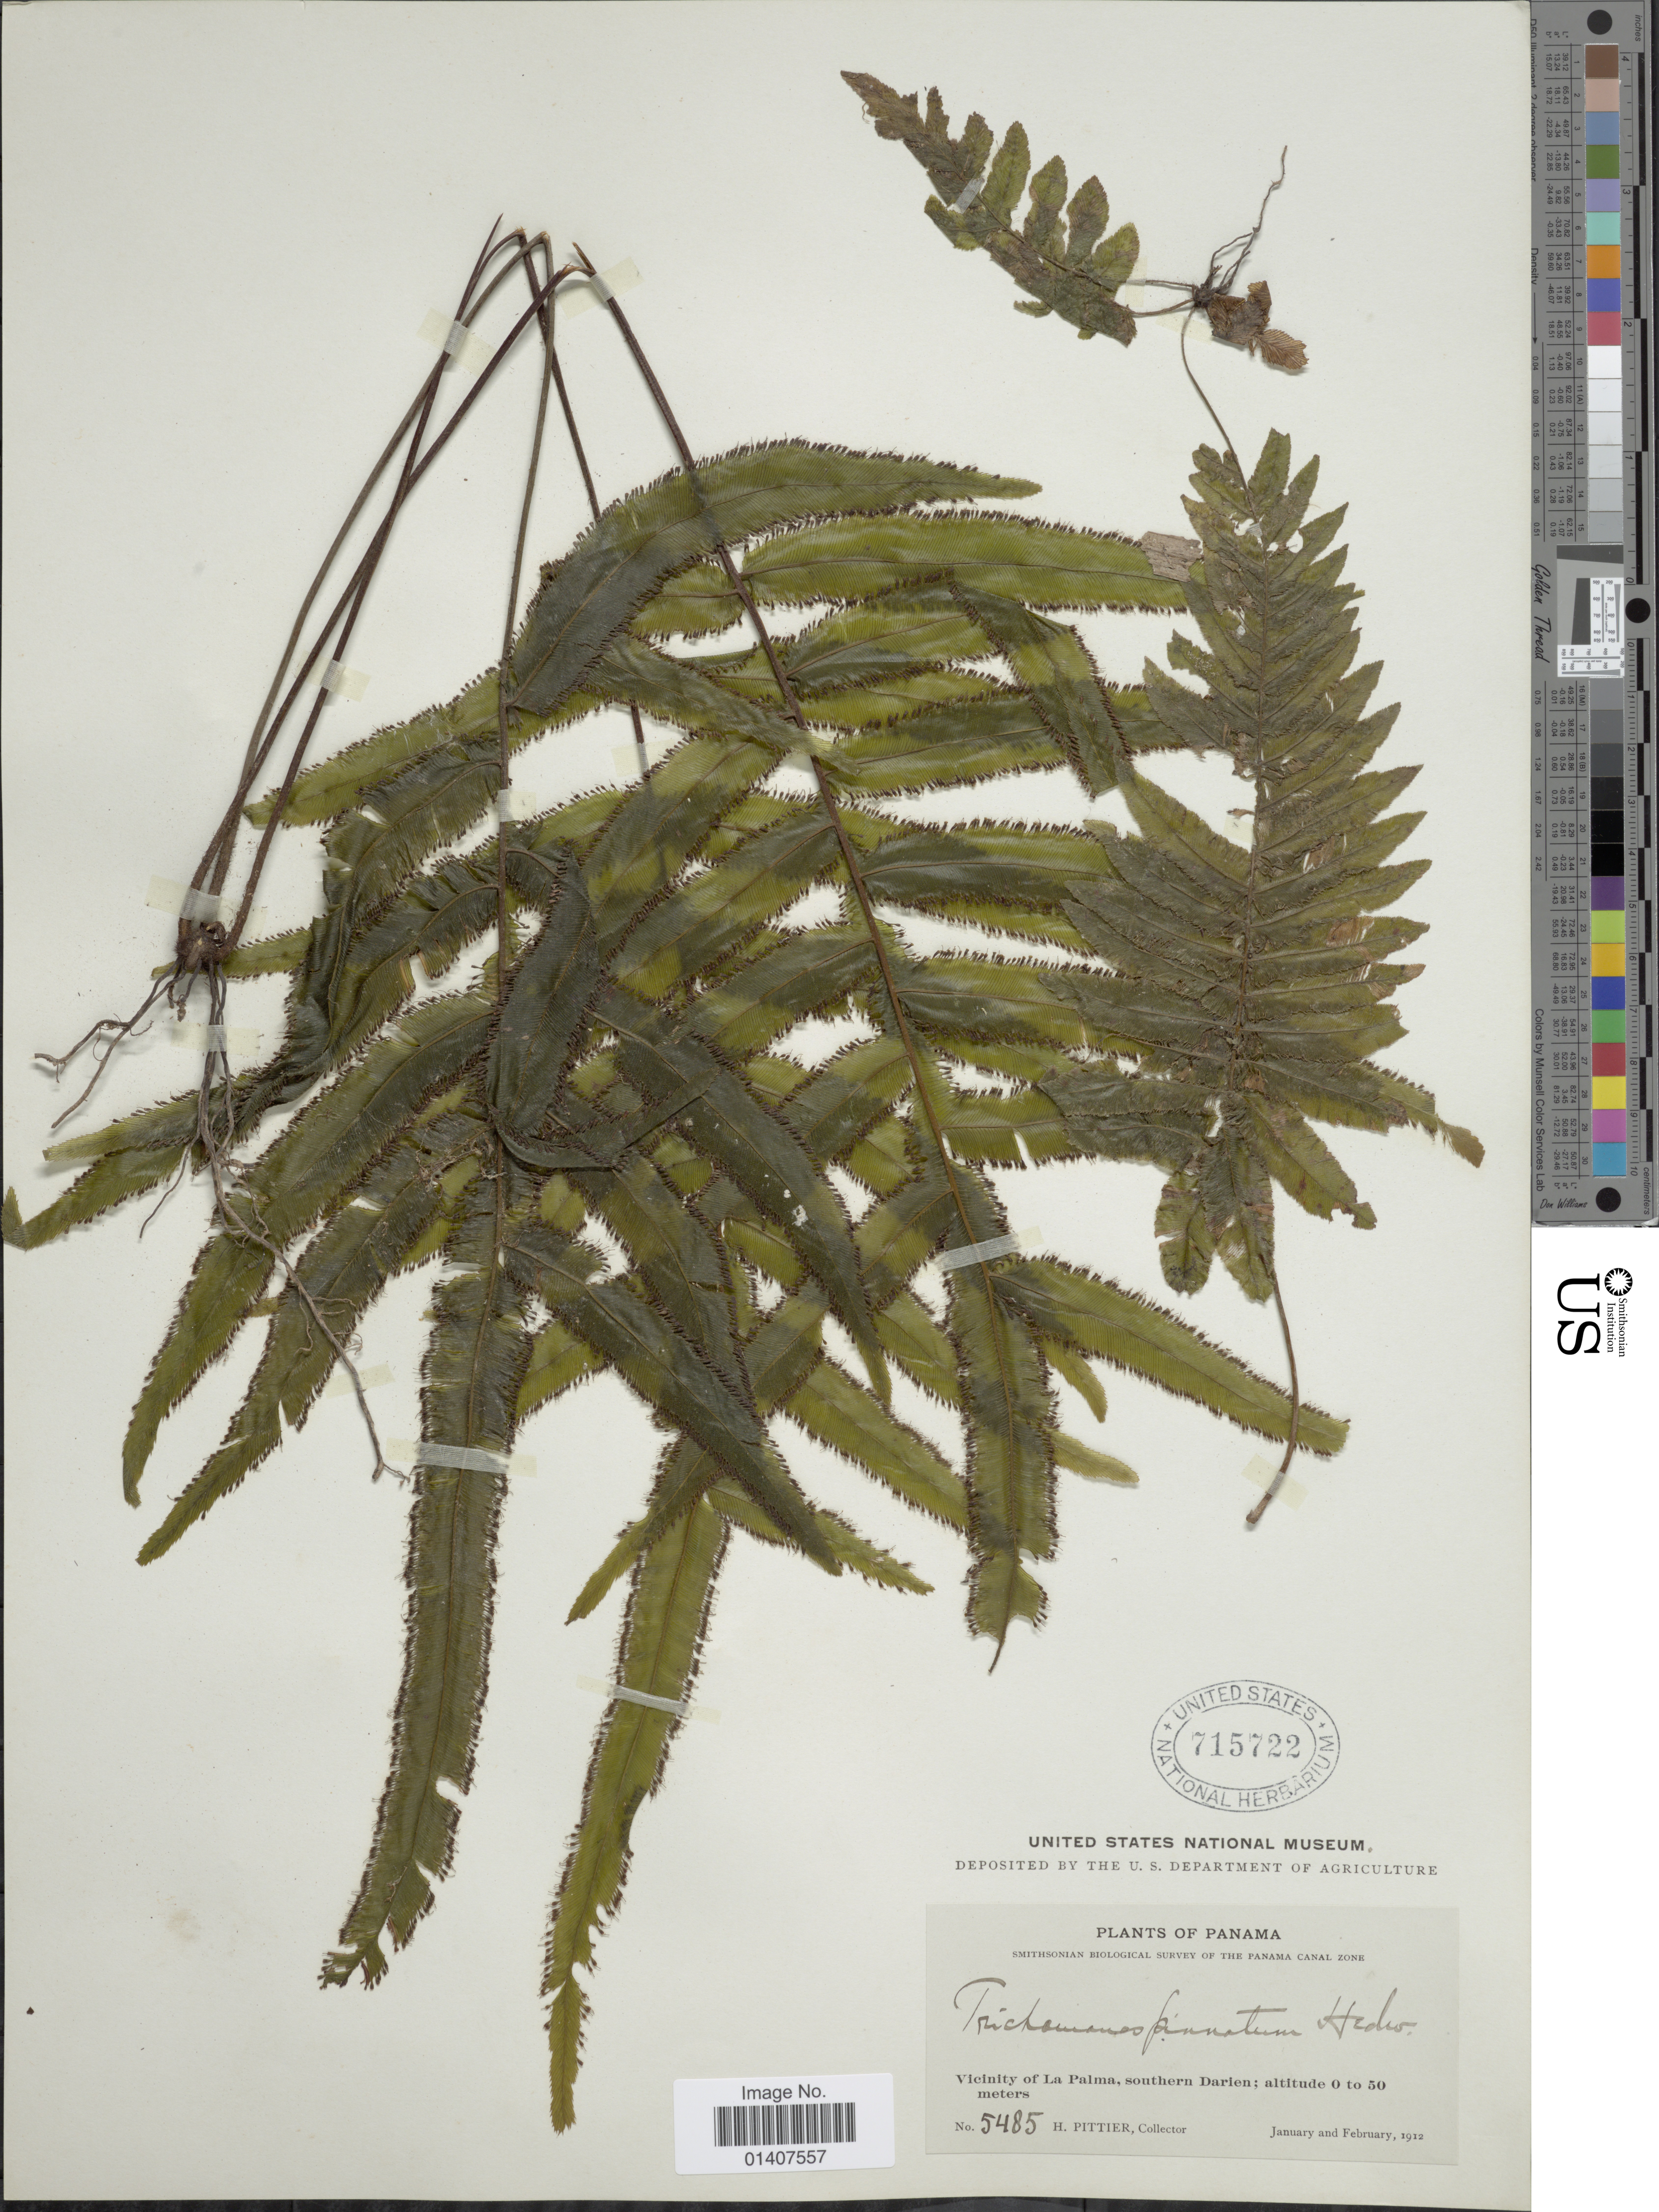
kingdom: Plantae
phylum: Tracheophyta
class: Polypodiopsida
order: Hymenophyllales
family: Hymenophyllaceae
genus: Trichomanes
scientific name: Trichomanes pinnatum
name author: Hedw.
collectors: H. F. Pittier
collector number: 5485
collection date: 1912-01/1912-02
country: Panama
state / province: Darién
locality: Vicinity of La Palma, southern Darien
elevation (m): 0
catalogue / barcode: US 715722